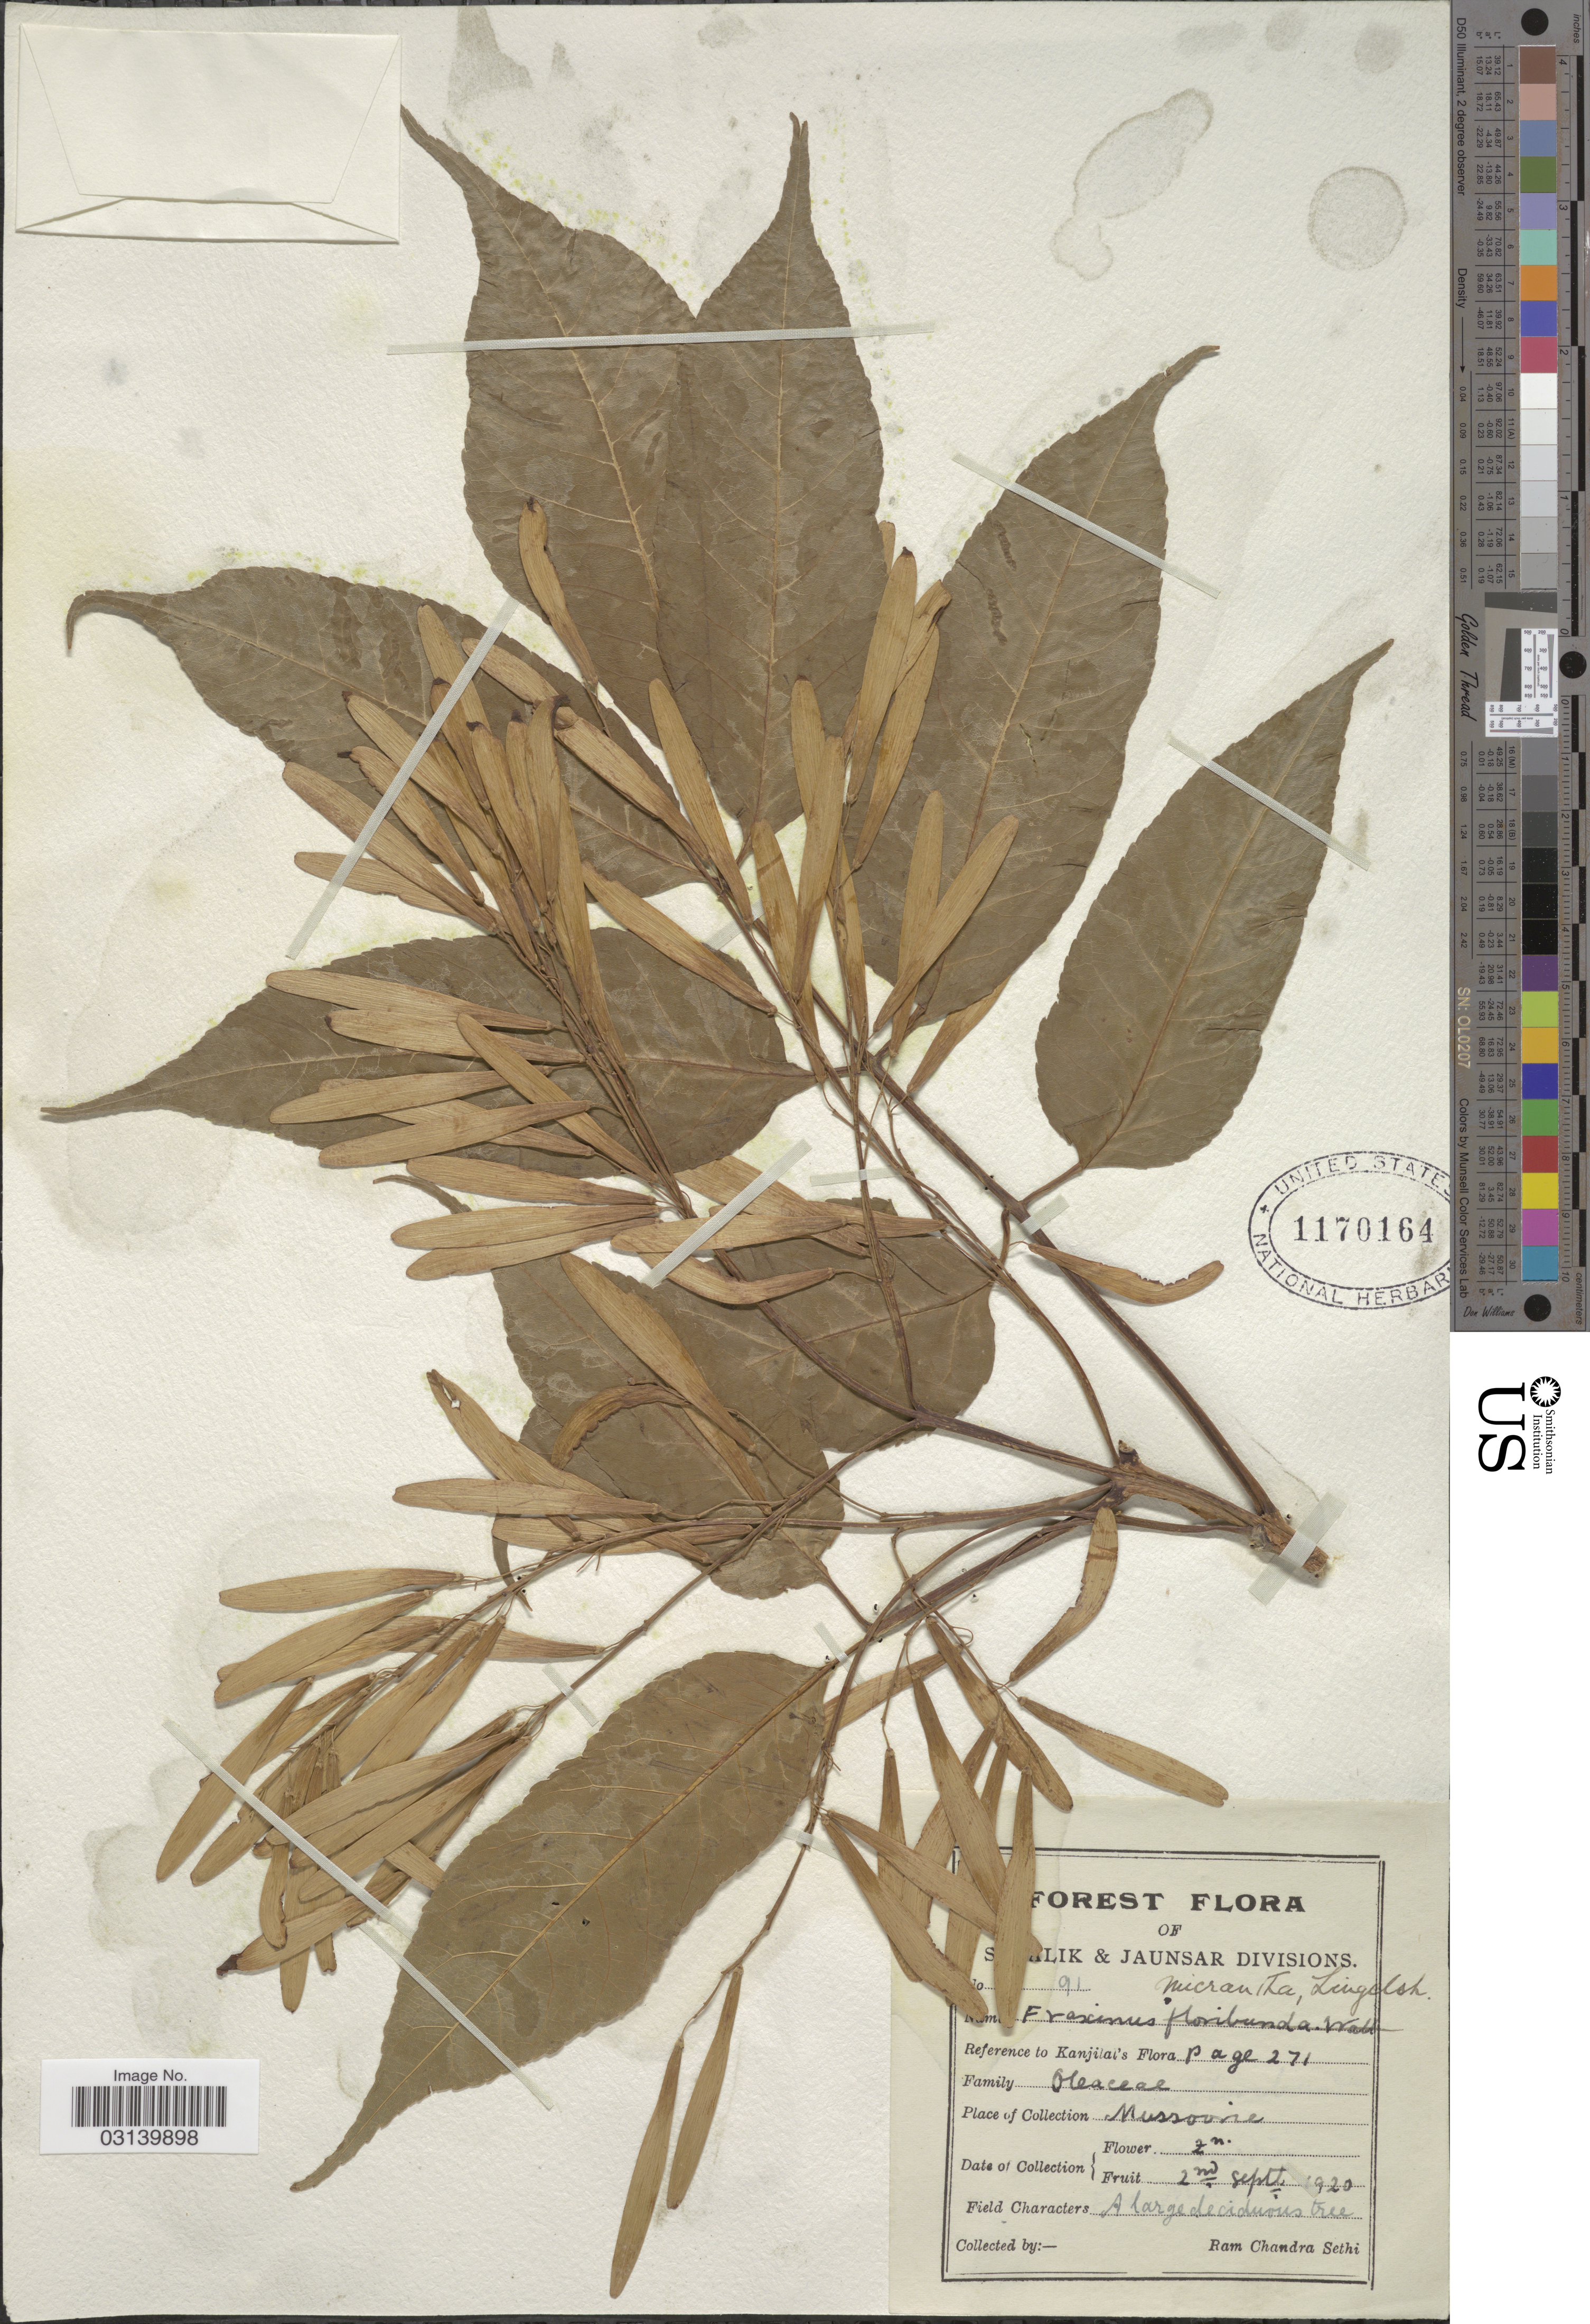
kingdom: Plantae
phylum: Tracheophyta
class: Magnoliopsida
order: Lamiales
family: Oleaceae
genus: Fraxinus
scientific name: Fraxinus micrantha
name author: Lingelsh.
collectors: R. Sethi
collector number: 91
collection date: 1920-09-02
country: India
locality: Siwalik & Jaunsar Divisions. Mussoorie.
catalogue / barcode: US 1170164